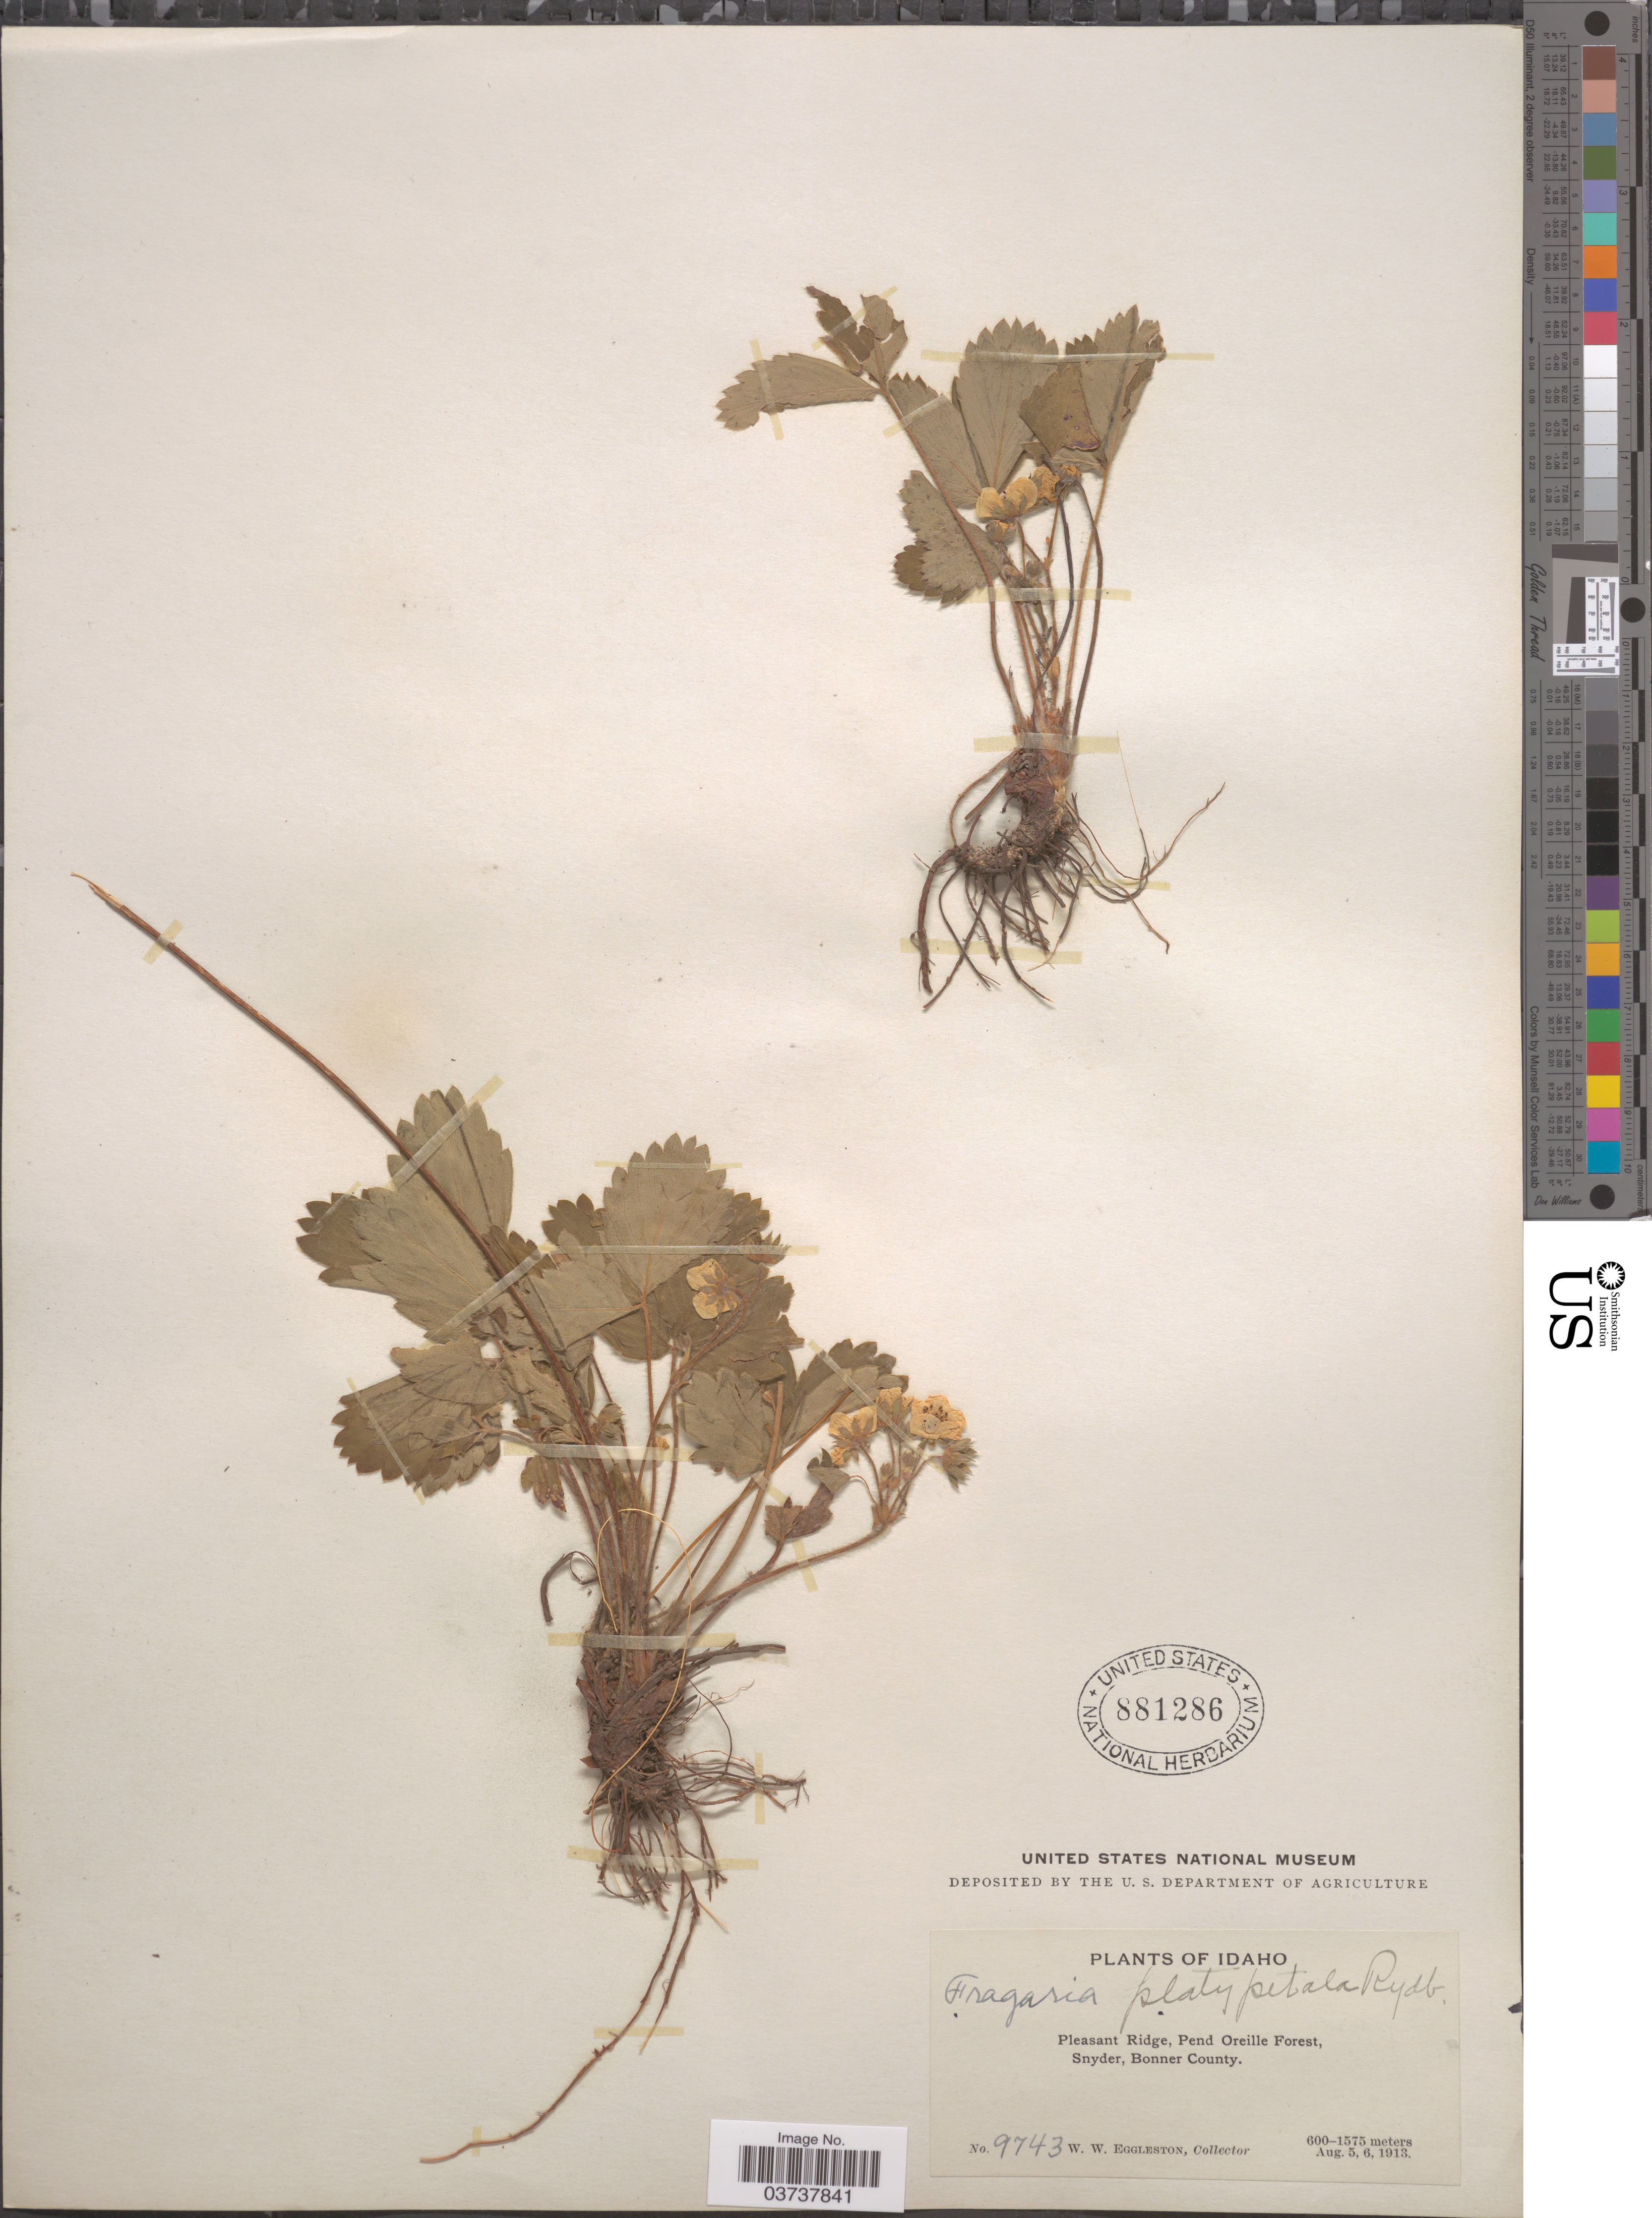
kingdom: Plantae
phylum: Tracheophyta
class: Magnoliopsida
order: Rosales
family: Rosaceae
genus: Fragaria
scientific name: Fragaria virginiana subsp. platypetala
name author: (Rydb.) Staudt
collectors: W. W. Eggleston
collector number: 9743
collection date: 1913-08-05/1913-08-06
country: United States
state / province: Idaho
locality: Pleasant Ridge, Pend Oreille Forest, Snyder, Bonner County.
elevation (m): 600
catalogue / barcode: US 881286